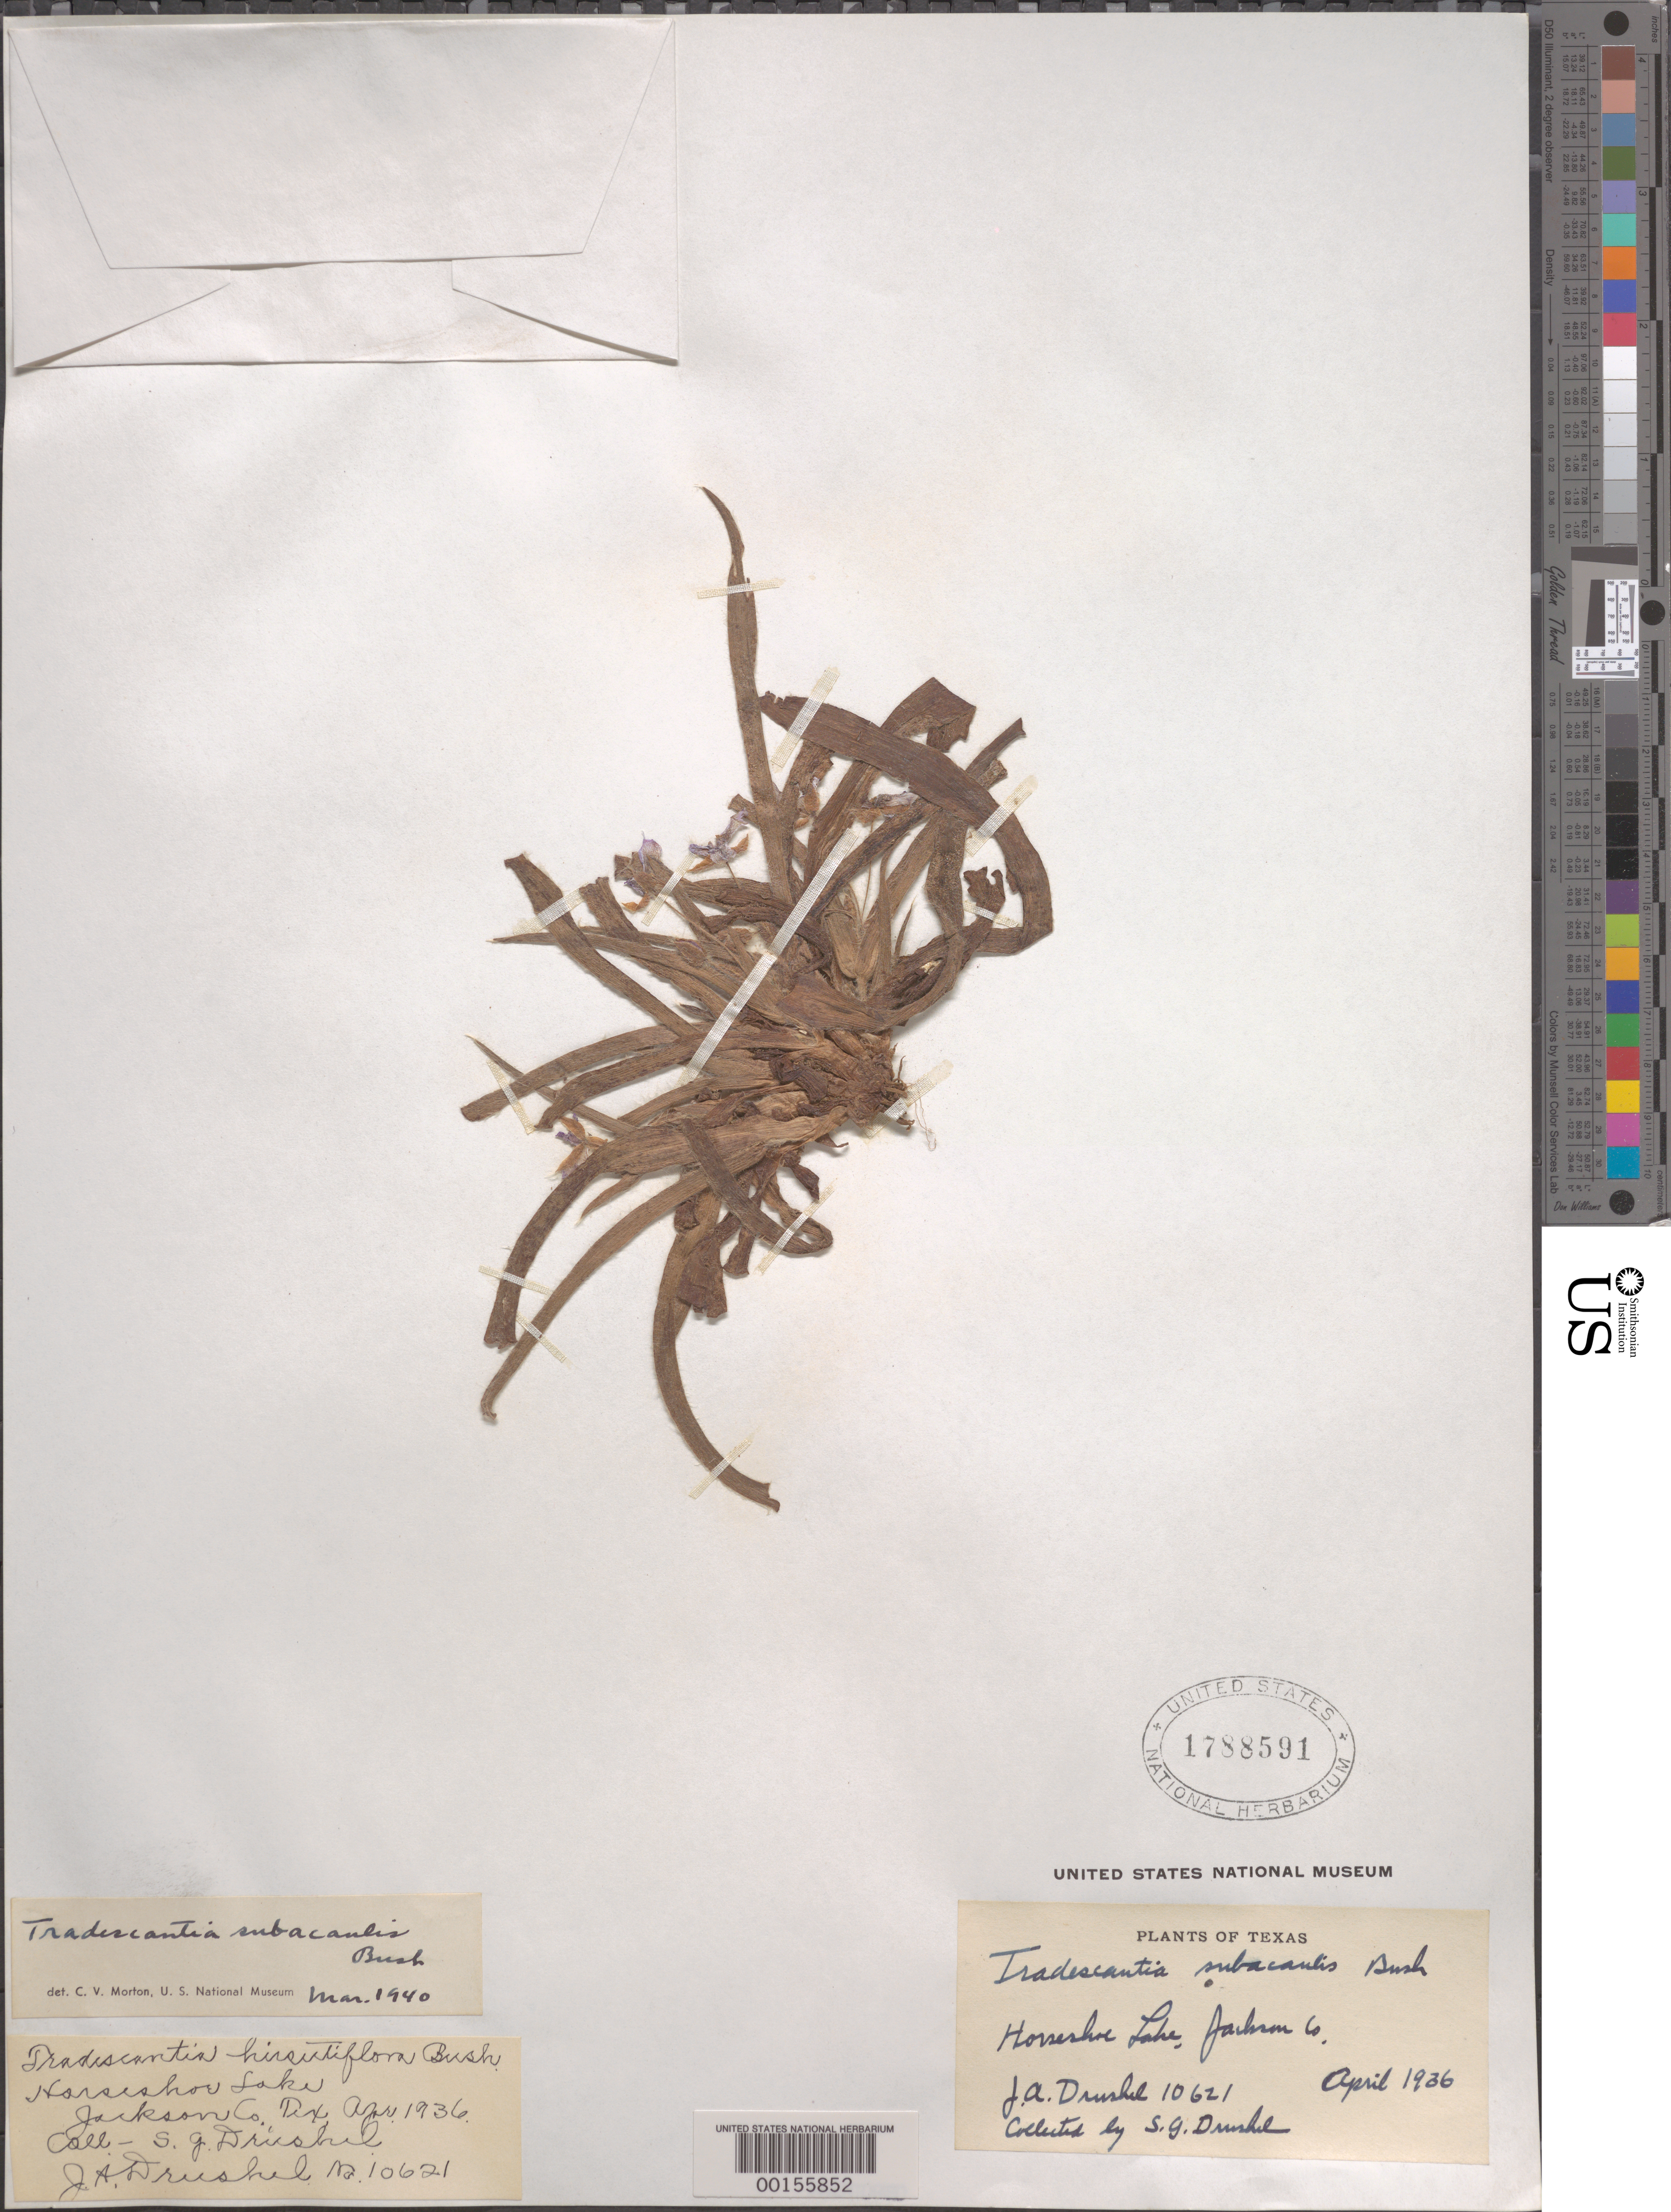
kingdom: Plantae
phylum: Tracheophyta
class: Liliopsida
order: Commelinales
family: Commelinaceae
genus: Tradescantia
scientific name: Tradescantia subacaulis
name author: Bush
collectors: J. A. Drushel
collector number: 10621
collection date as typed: Apr 1936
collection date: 1936-04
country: United States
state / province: Texas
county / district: Jackson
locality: Horseshoe lake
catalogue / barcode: US 1788591